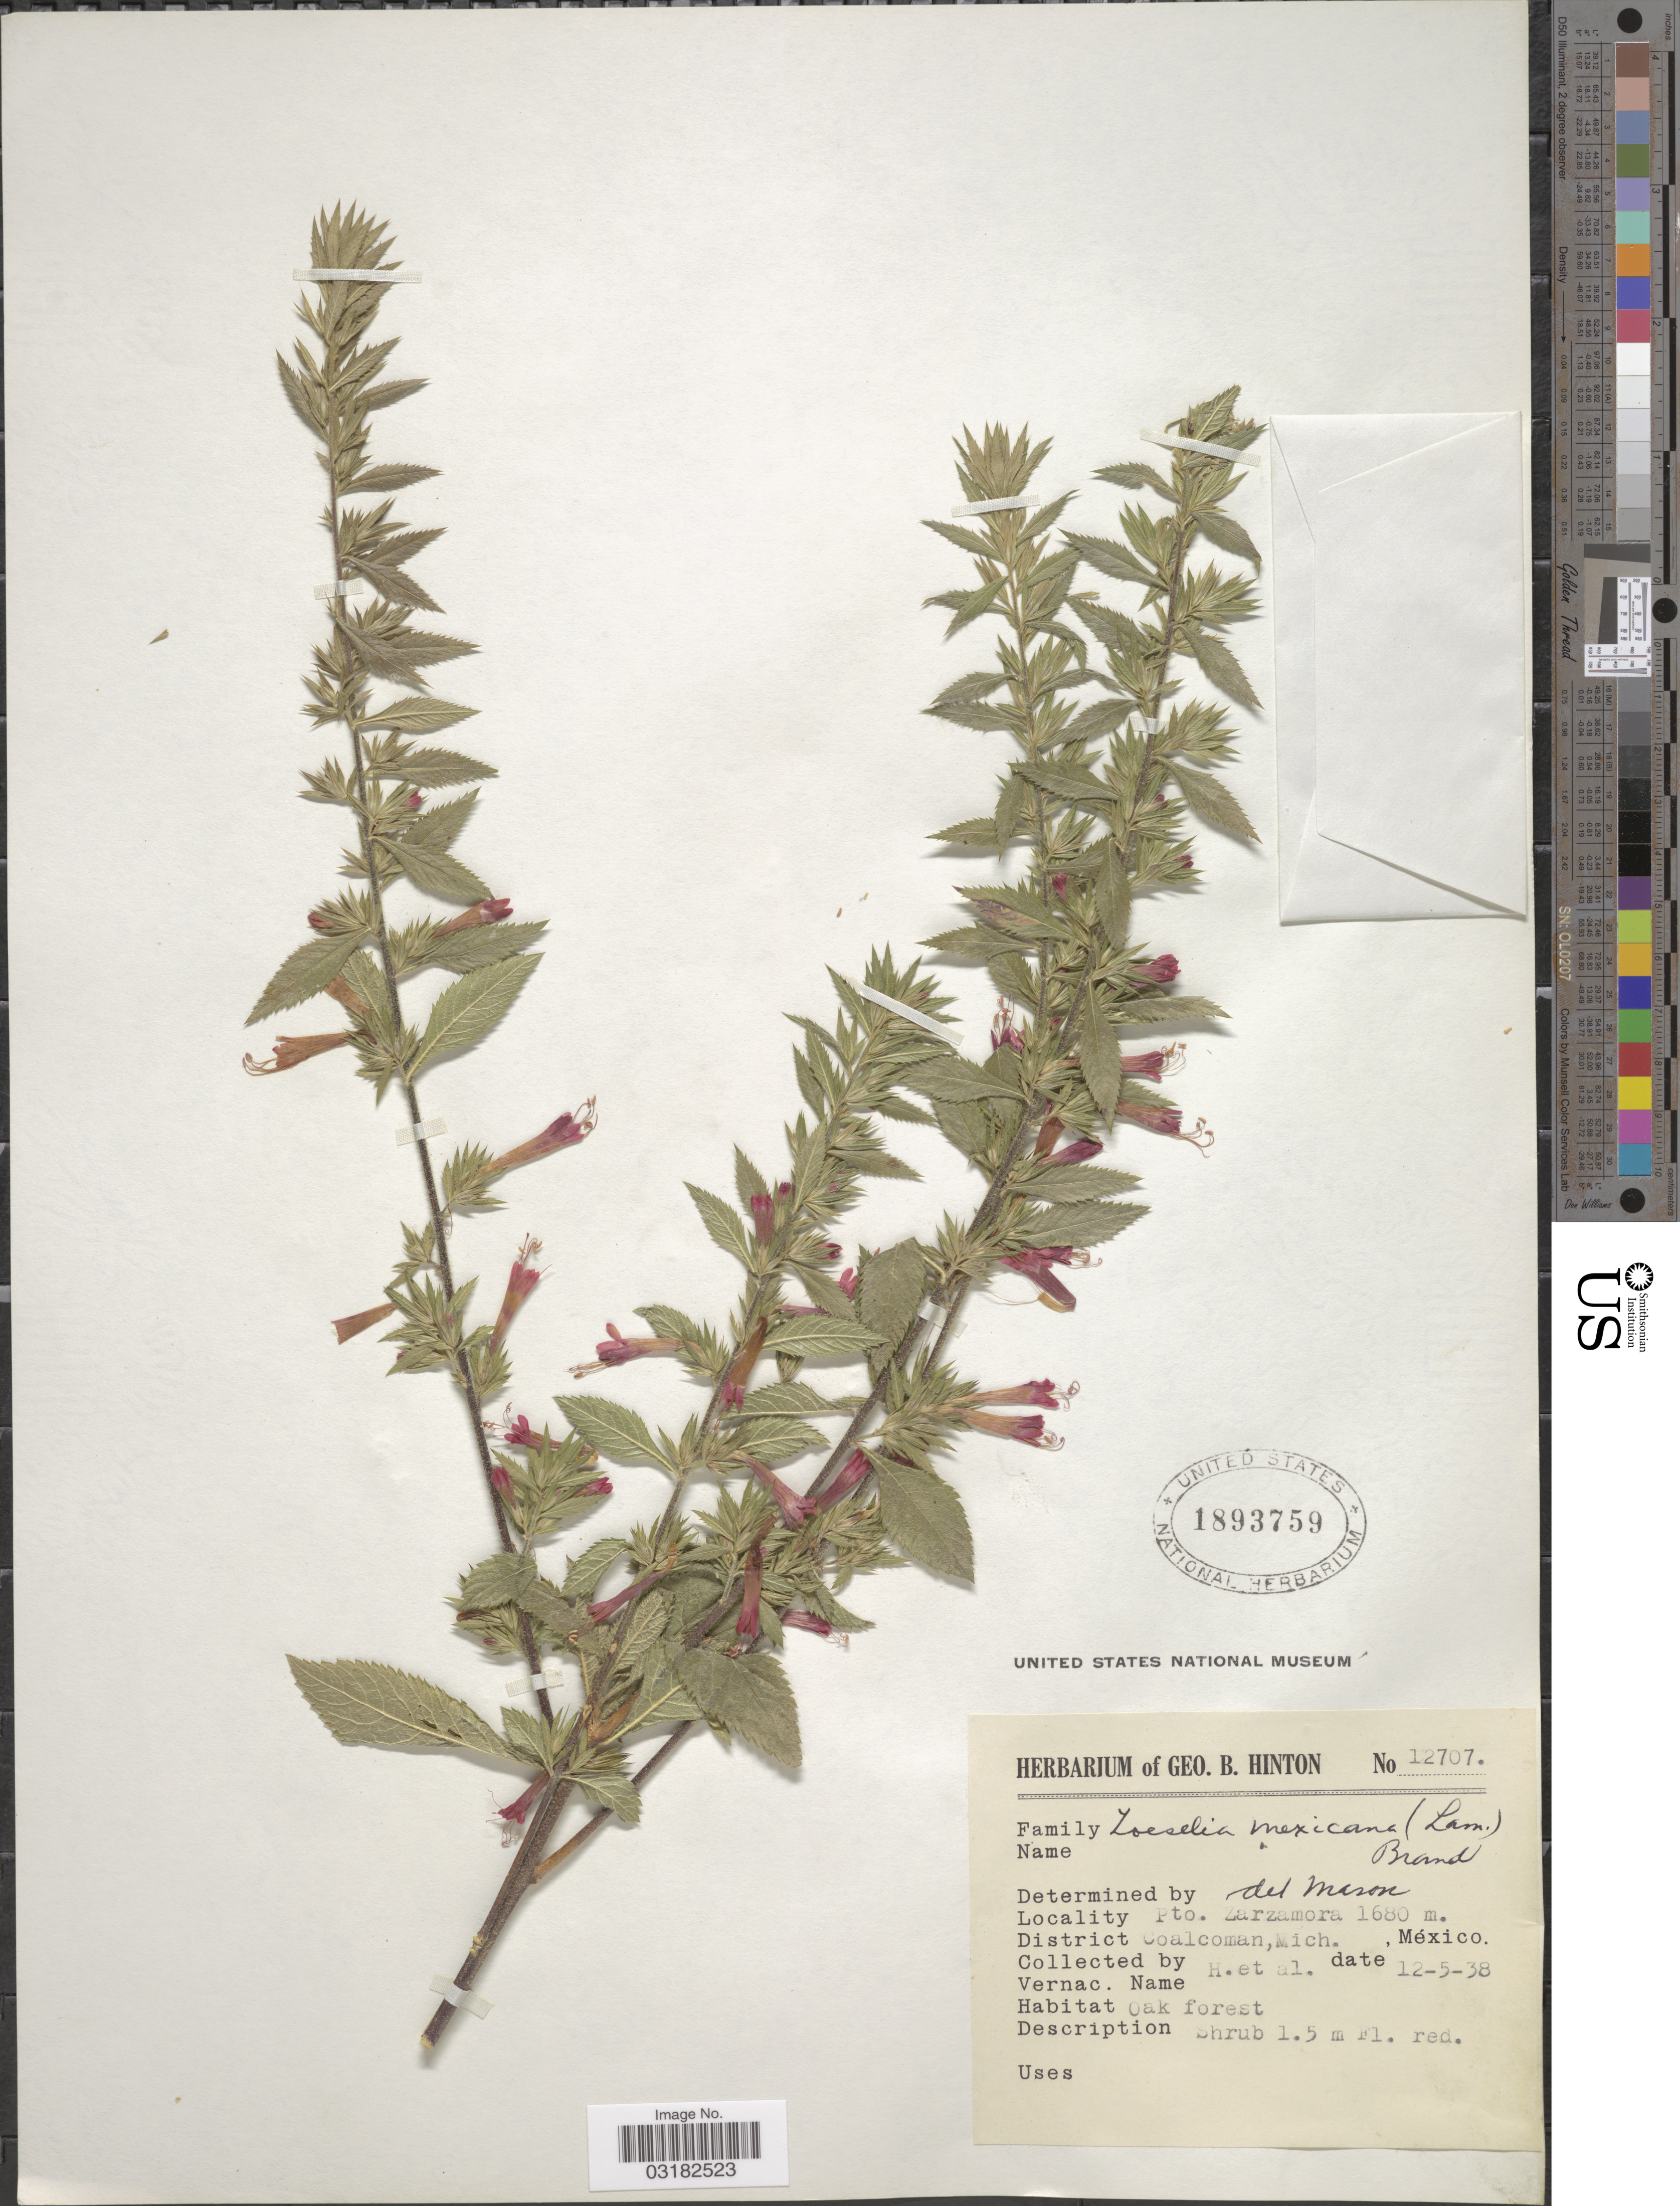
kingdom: Plantae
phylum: Tracheophyta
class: Magnoliopsida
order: Ericales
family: Polemoniaceae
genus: Loeselia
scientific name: Loeselia mexicana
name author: (Lam.) Brand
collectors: G. B. Hinton & et al.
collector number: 12707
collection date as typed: Transcribed d/m/y: 12/5/38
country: Barbados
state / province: Saint Michael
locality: Pto. Zarzamora. District Coalcoman. Oak forest.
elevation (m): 1680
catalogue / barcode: US 1893759